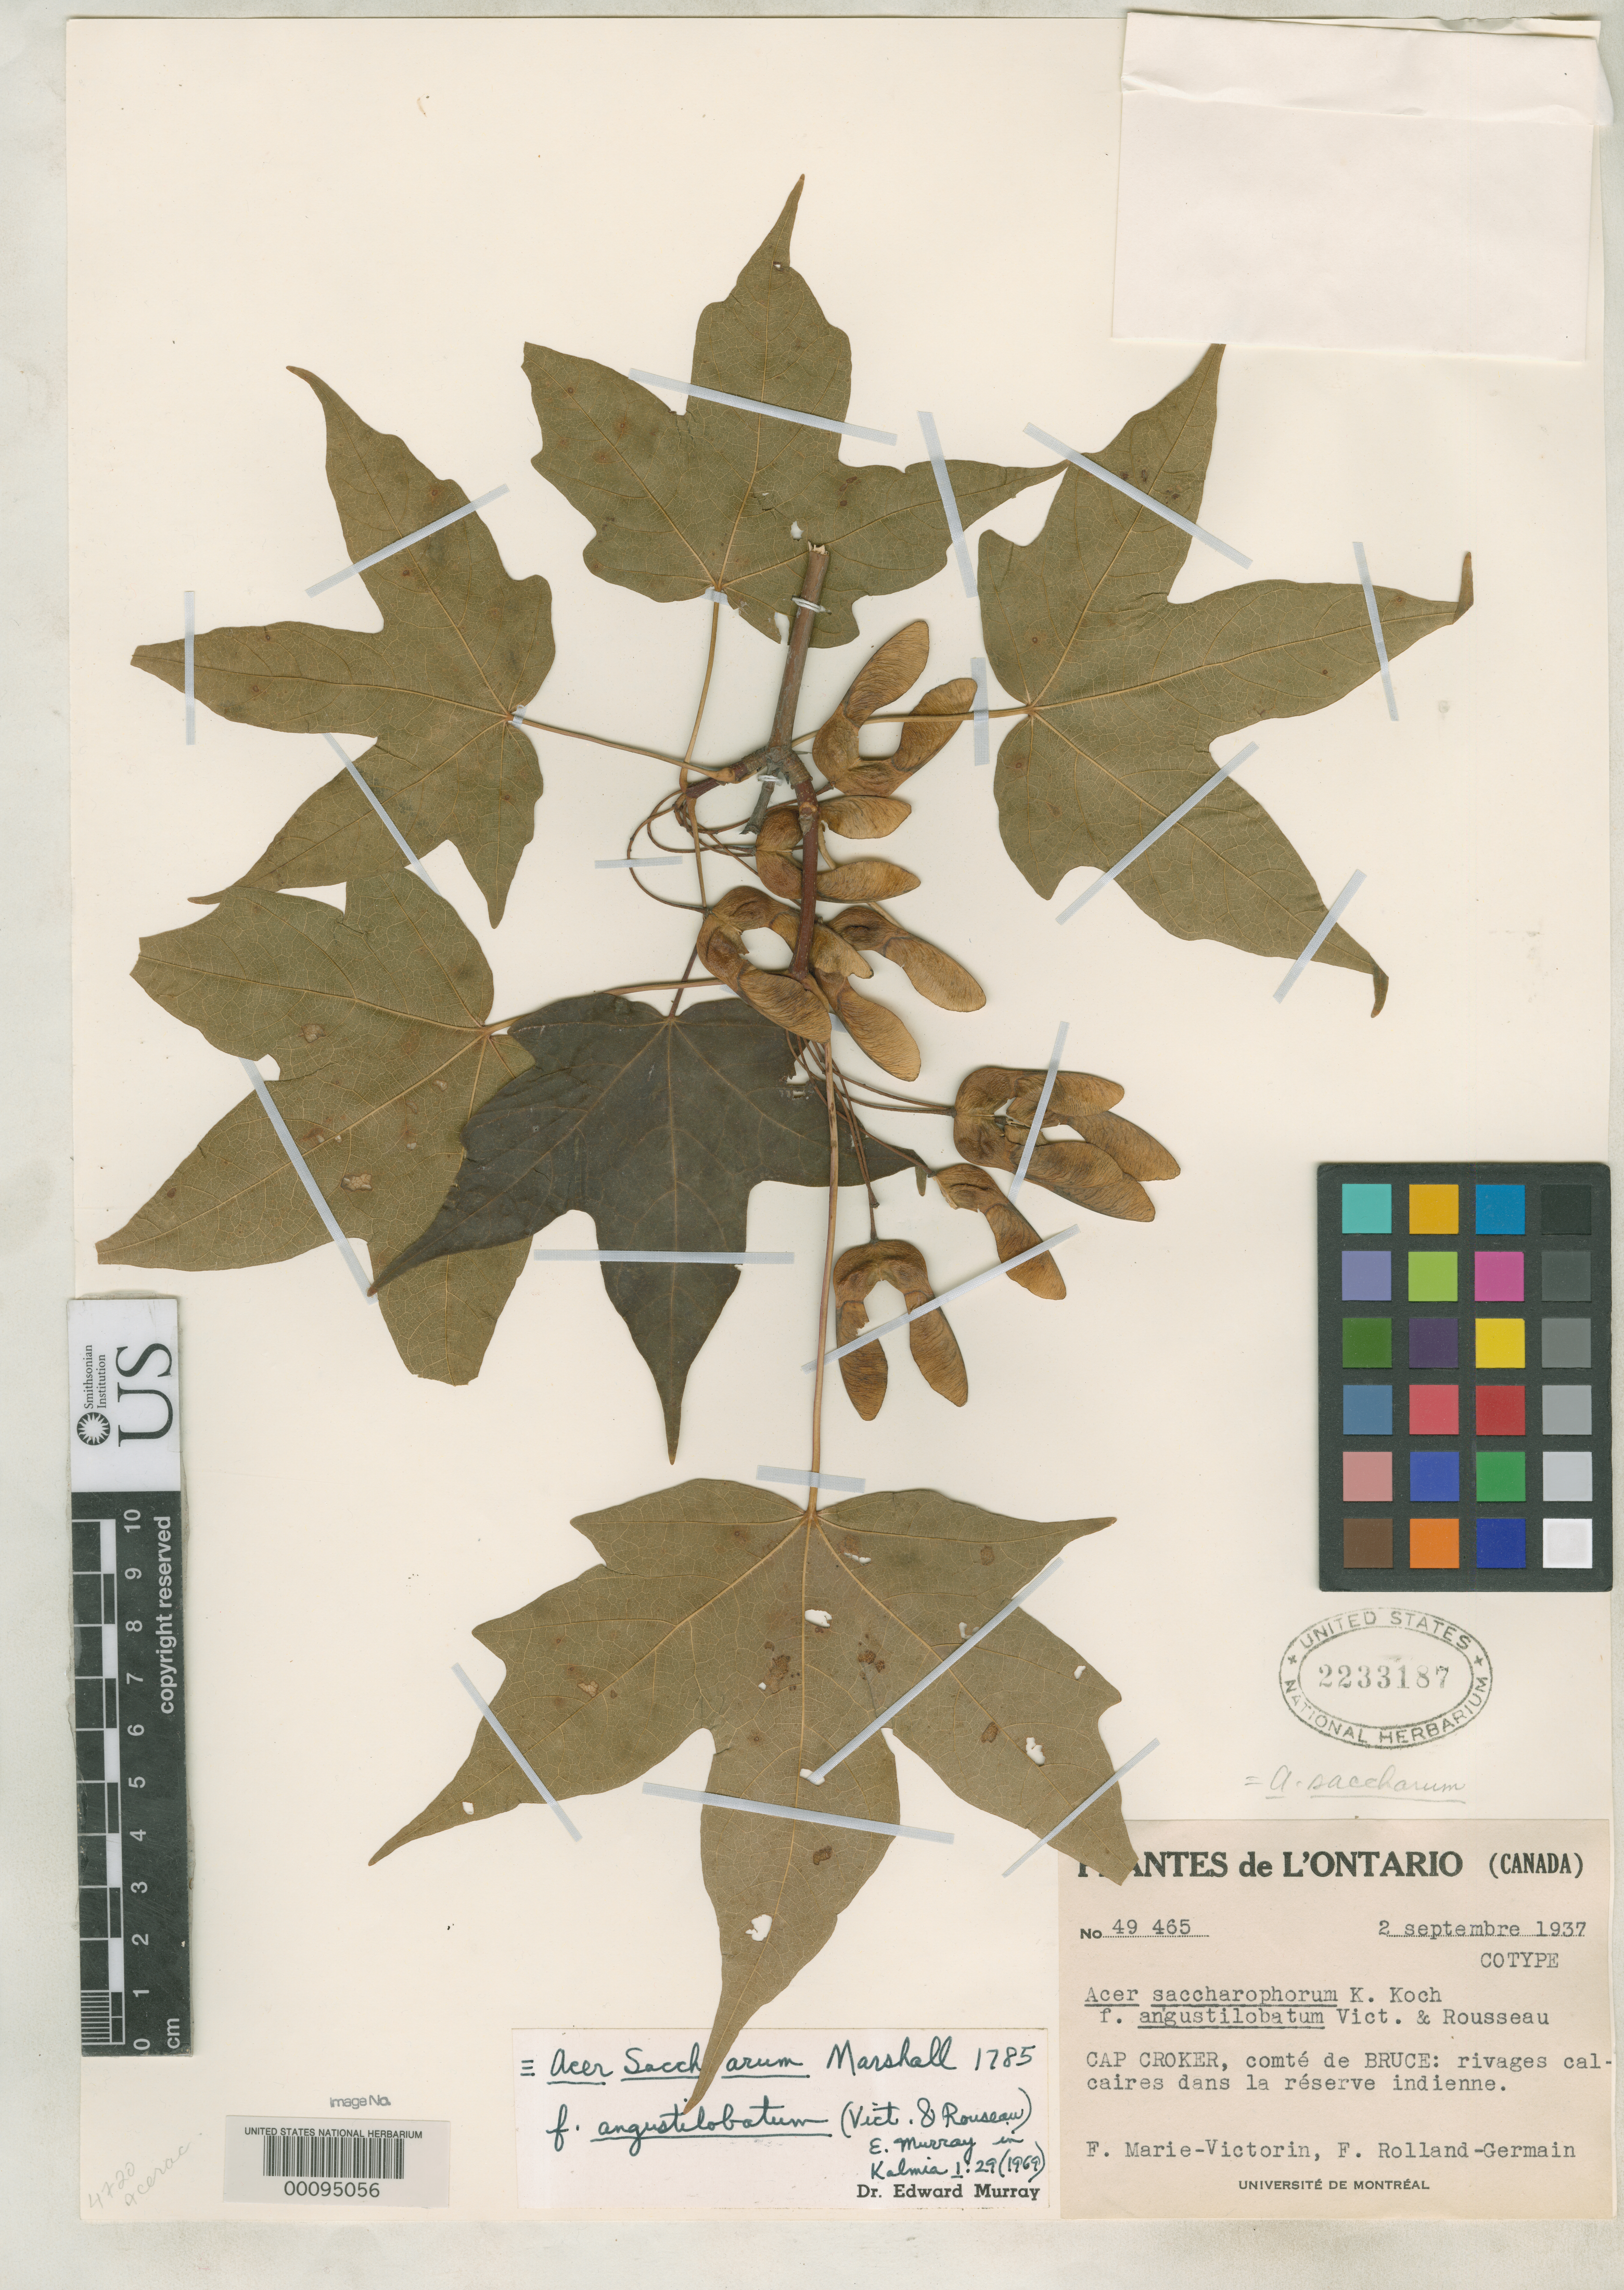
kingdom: Plantae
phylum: Tracheophyta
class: Magnoliopsida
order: Sapindales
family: Sapindaceae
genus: Acer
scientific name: Acer saccharophorum f. angustilobatum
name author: Vict. & J. Rousseau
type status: Isotype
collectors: Fr. Marie-Victorin & Rolland-Germain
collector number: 49465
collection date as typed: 02 Sep 1937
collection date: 1937-09-02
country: Canada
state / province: Ontario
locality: Cap Croker.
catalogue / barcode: US 2233187